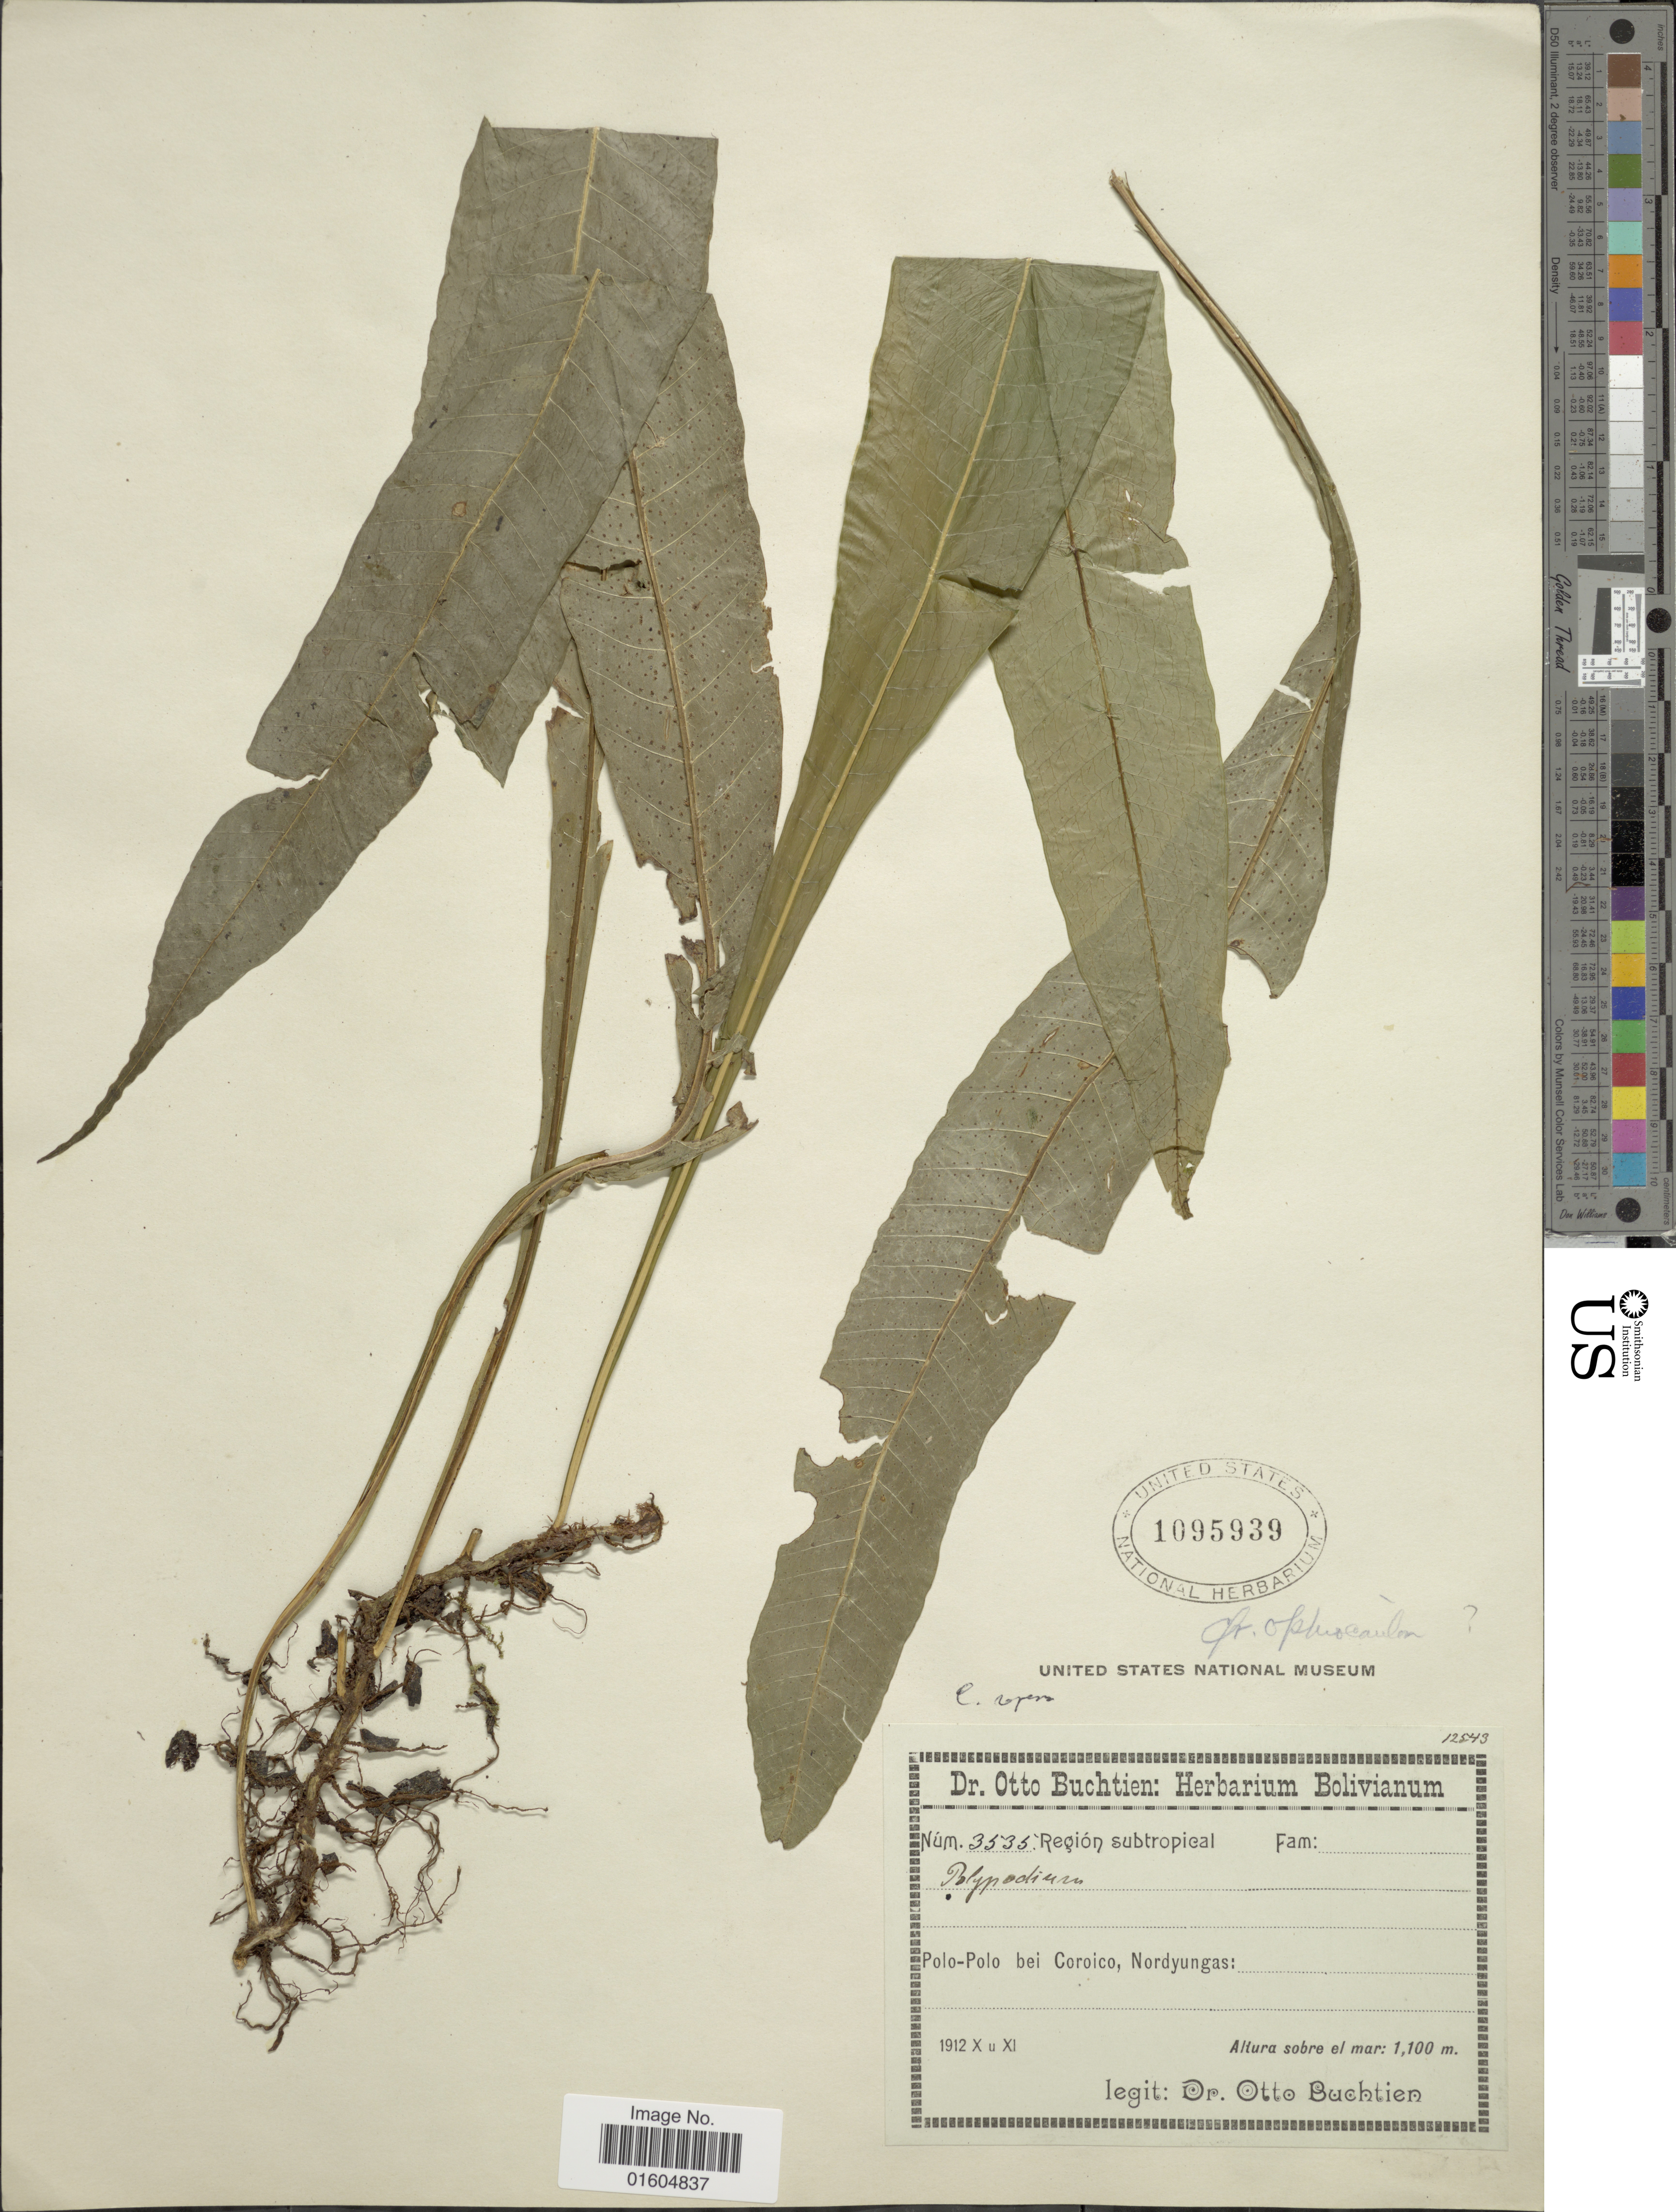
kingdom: Plantae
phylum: Tracheophyta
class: Polypodiopsida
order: Polypodiales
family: Polypodiaceae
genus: Campyloneurum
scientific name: Campyloneurum repens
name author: (Aubl.) C. Presl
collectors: O. Buchtien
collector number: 3535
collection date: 1912-10/1912-11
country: Bolivia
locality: Bolivianum. Region subtropical. Polo-Polo bei Coroico, Nordyungas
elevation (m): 1100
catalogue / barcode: US 1095939